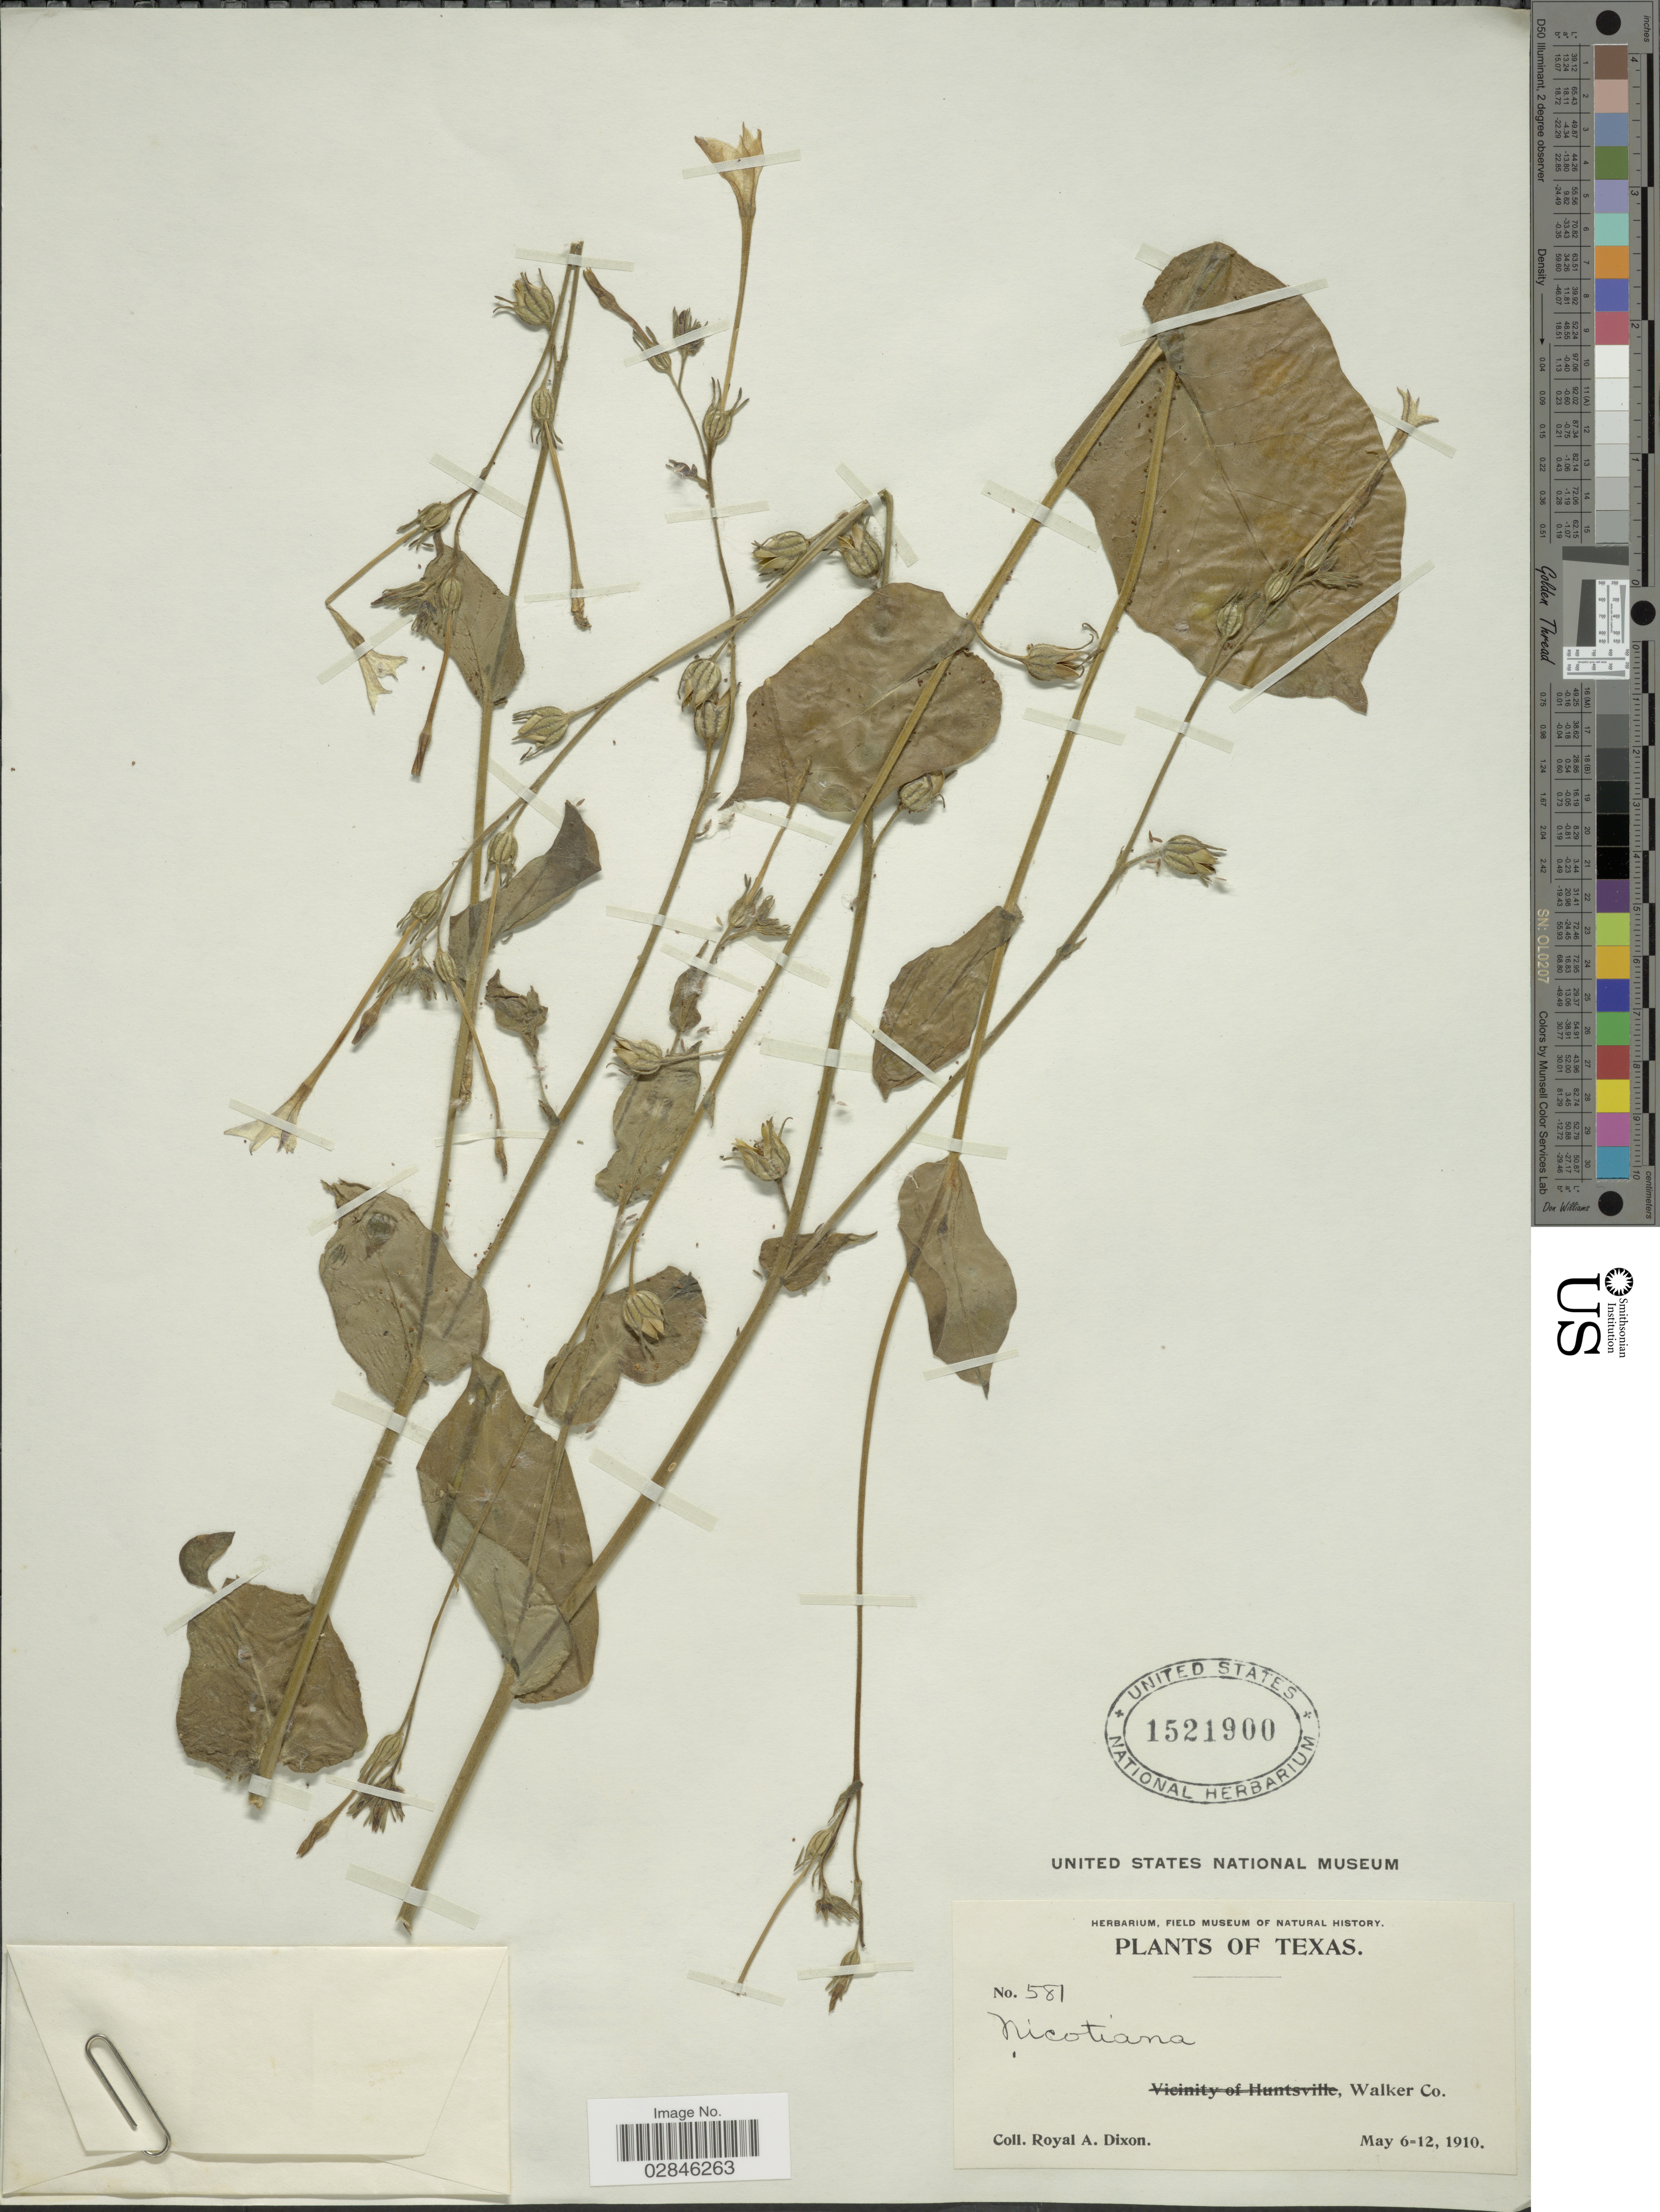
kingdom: Plantae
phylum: Tracheophyta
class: Magnoliopsida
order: Solanales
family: Solanaceae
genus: Nicotiana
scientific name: Nicotiana repanda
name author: Willd. ex Lehm.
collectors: R. A. Dixon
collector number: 581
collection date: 1910-05-06/1910-05-12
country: United States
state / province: Texas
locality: Walker Co.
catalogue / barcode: US 1521900